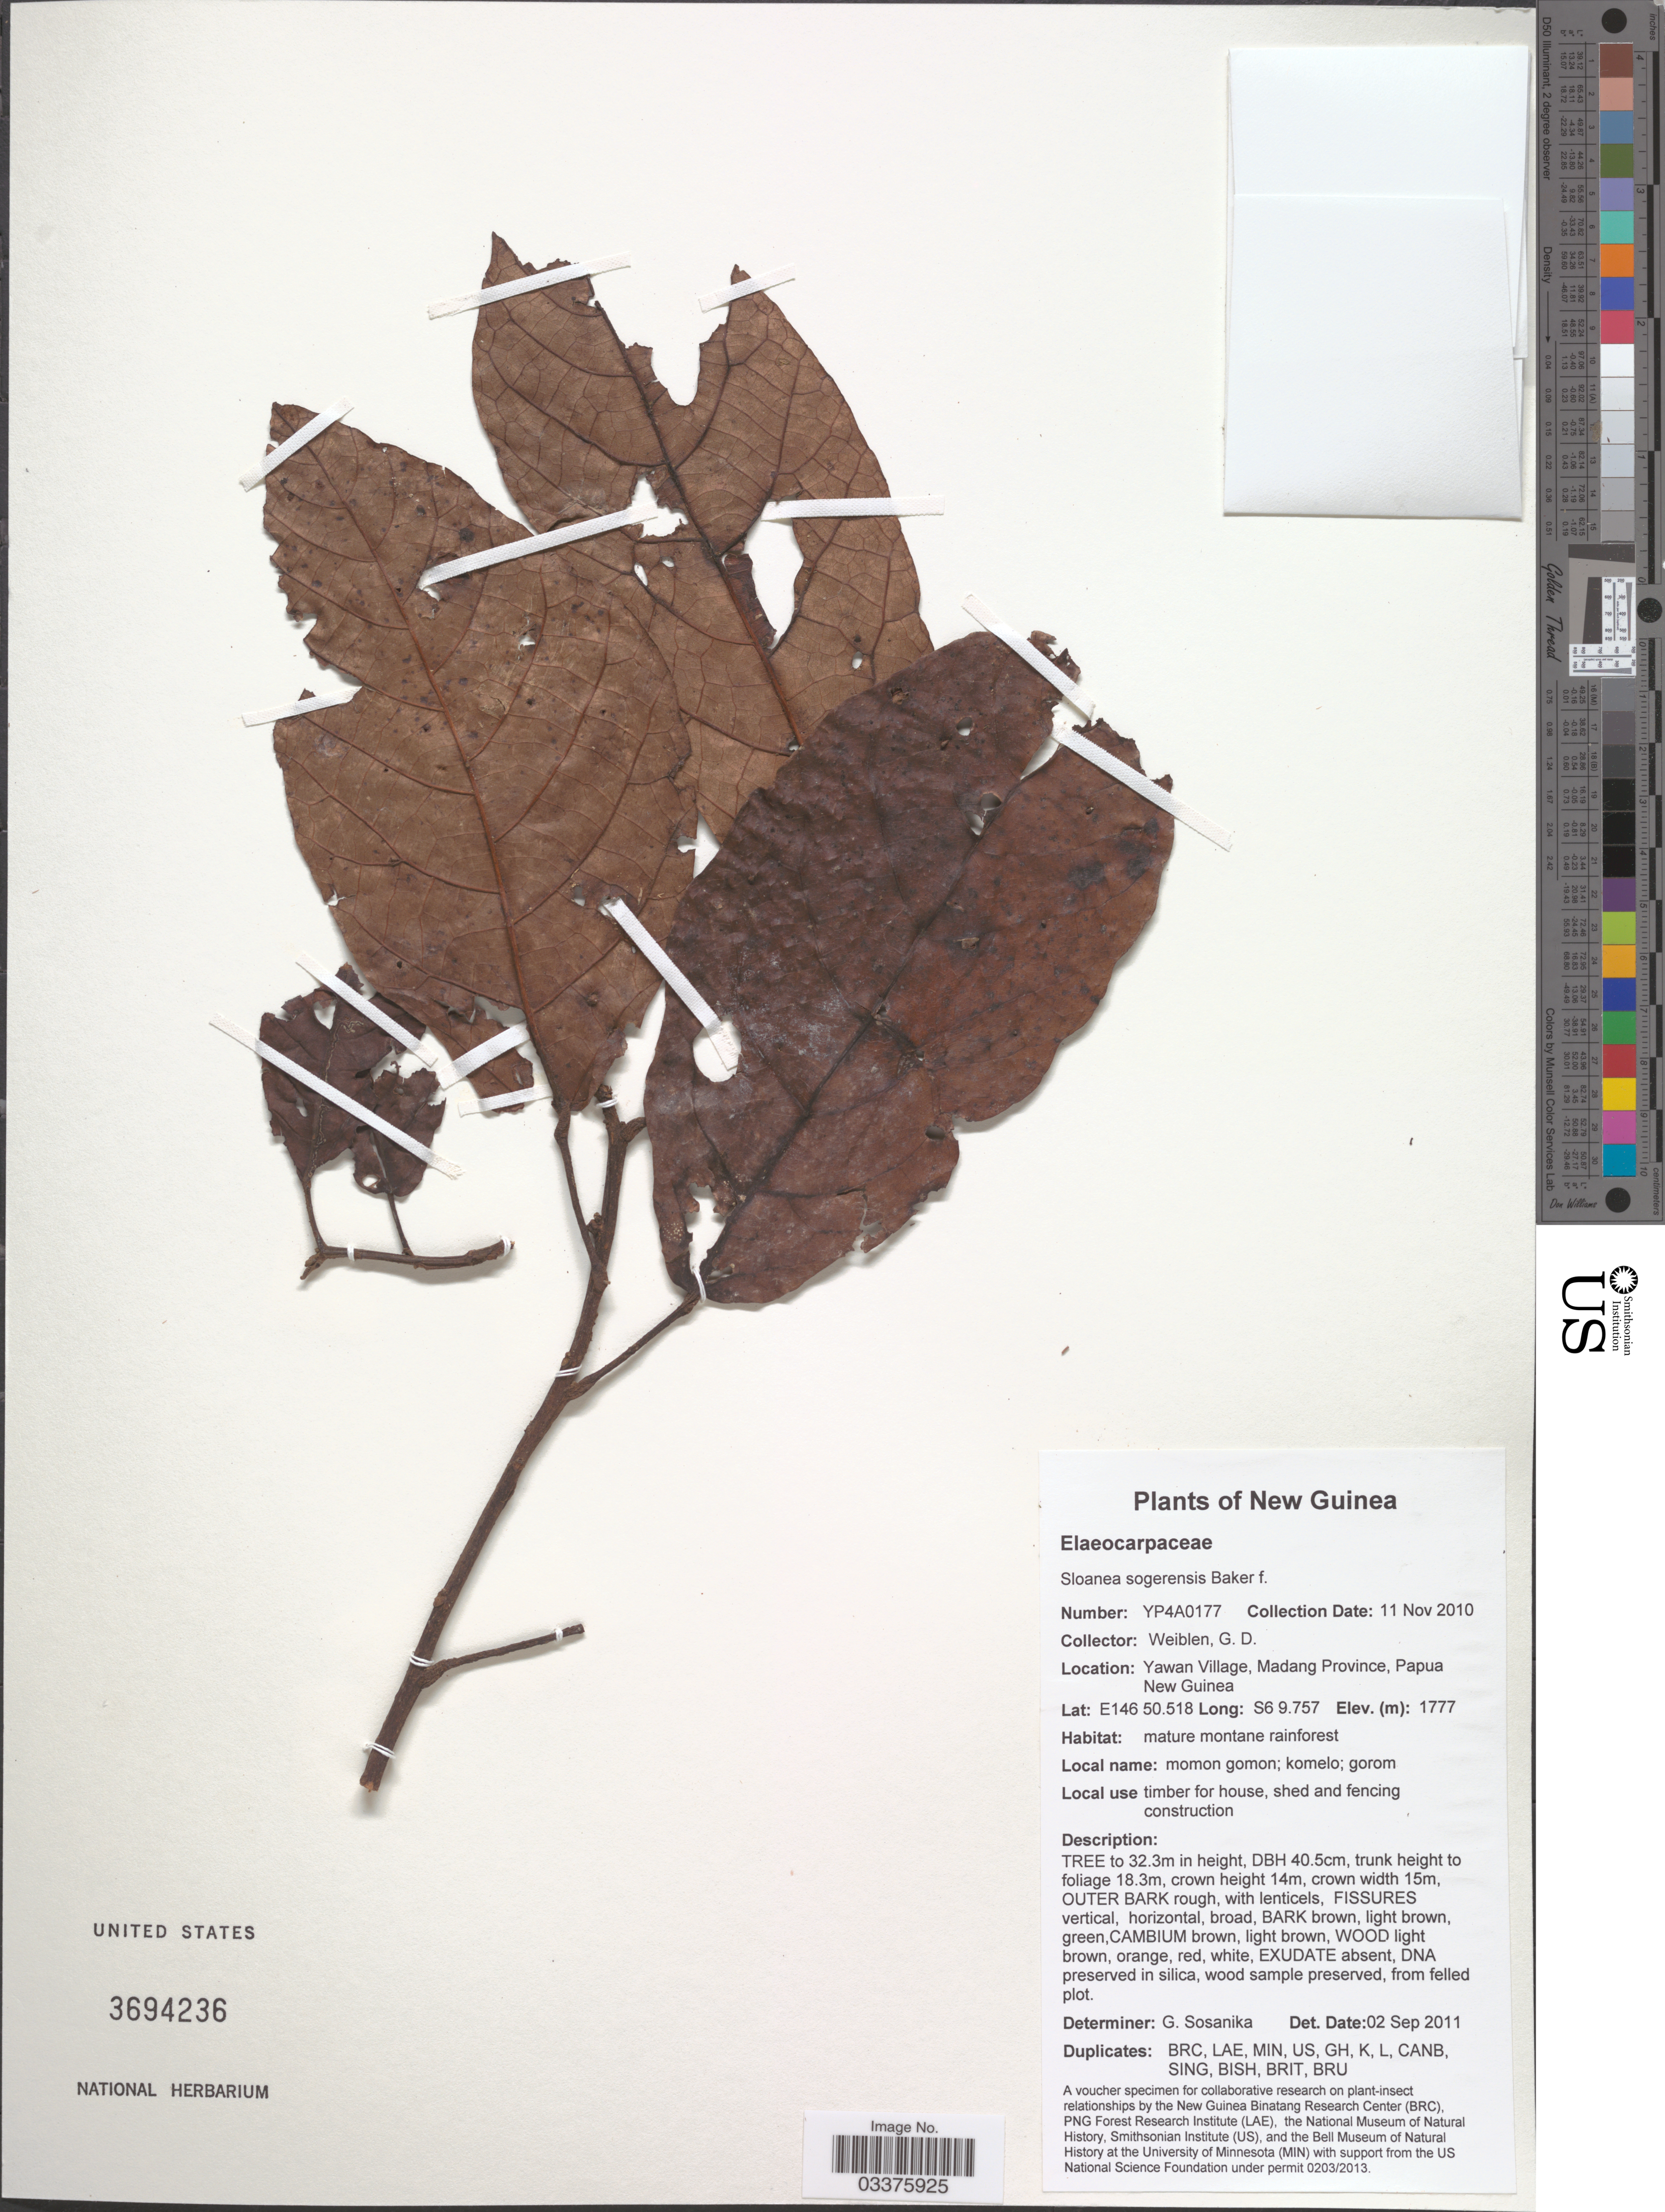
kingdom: Plantae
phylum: Tracheophyta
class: Magnoliopsida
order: Oxalidales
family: Elaeocarpaceae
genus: Sloanea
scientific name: Sloanea sogerensis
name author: Baker f.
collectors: G. D. Weiblen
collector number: YP4A0177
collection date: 2010-11-11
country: Papua New Guinea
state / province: Madang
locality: New Guinea. Yawan Village.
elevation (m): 1777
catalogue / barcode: US 3694236